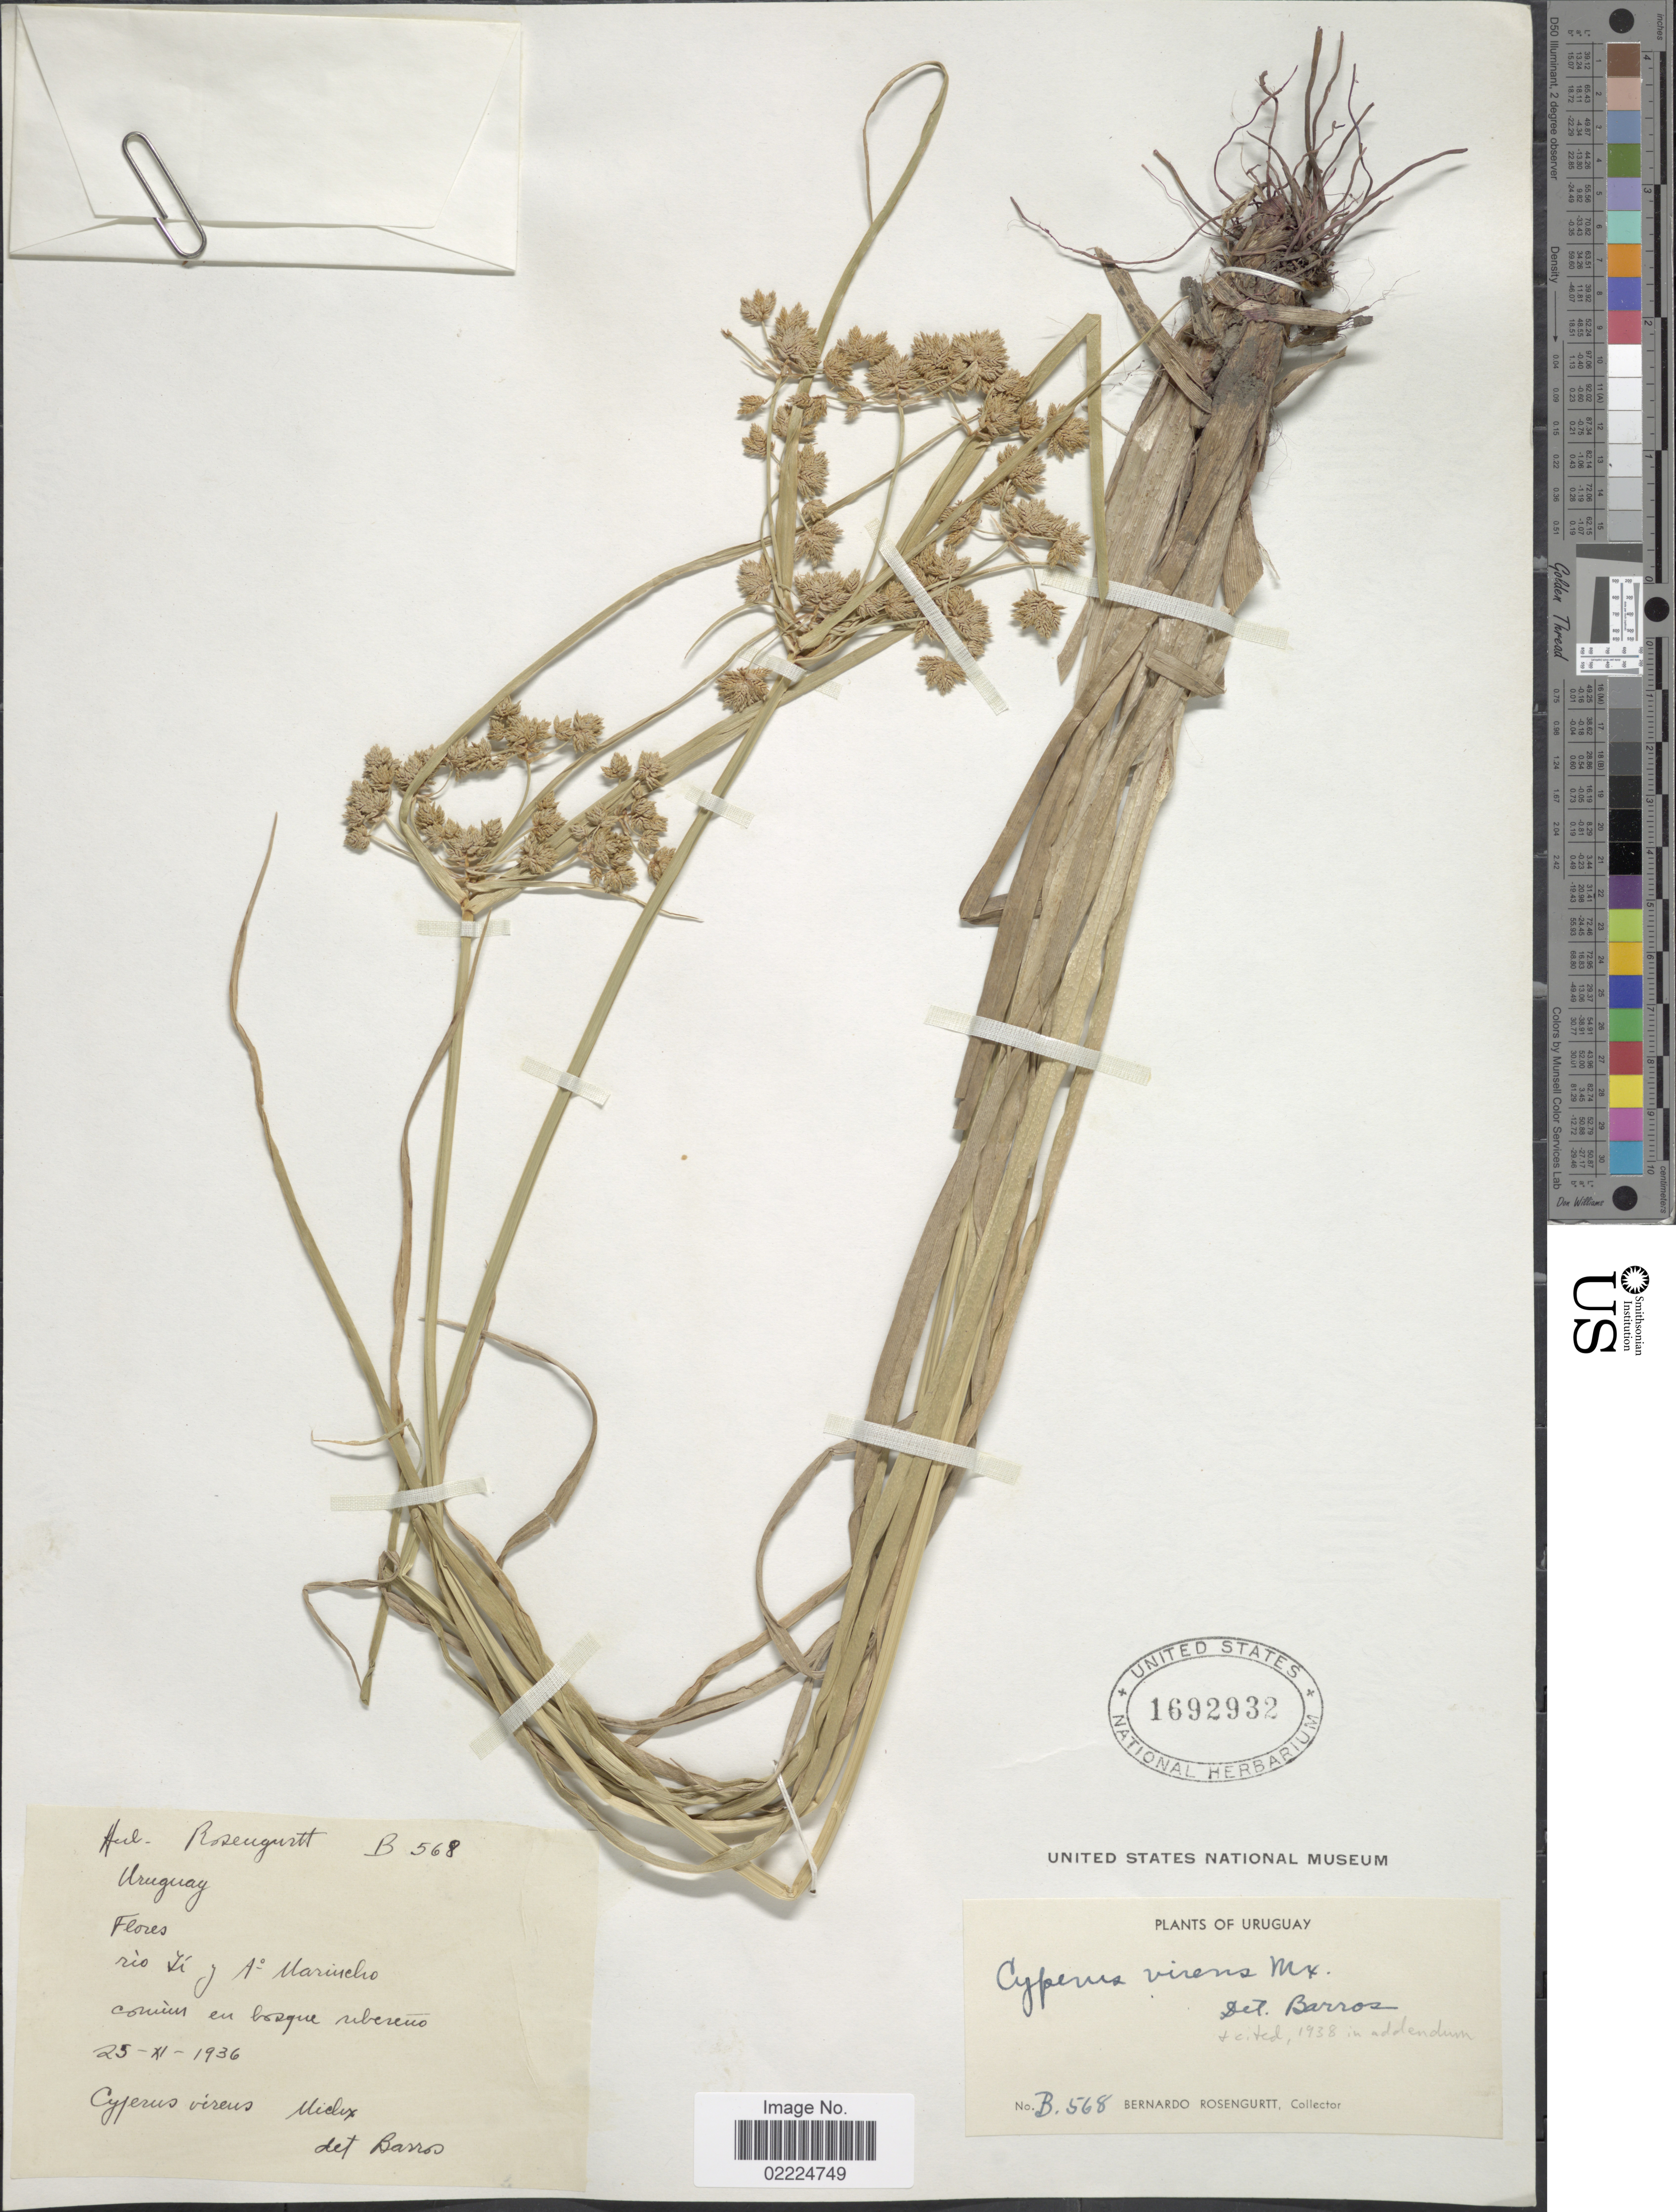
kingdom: Plantae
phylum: Tracheophyta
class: Liliopsida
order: Poales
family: Cyperaceae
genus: Cyperus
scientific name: Cyperus virens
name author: Michx.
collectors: B. Rosengurtt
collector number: B568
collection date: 1936-11-25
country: Uruguay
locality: Flores, Rio Yi y Aº Marincho.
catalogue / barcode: US 1692932